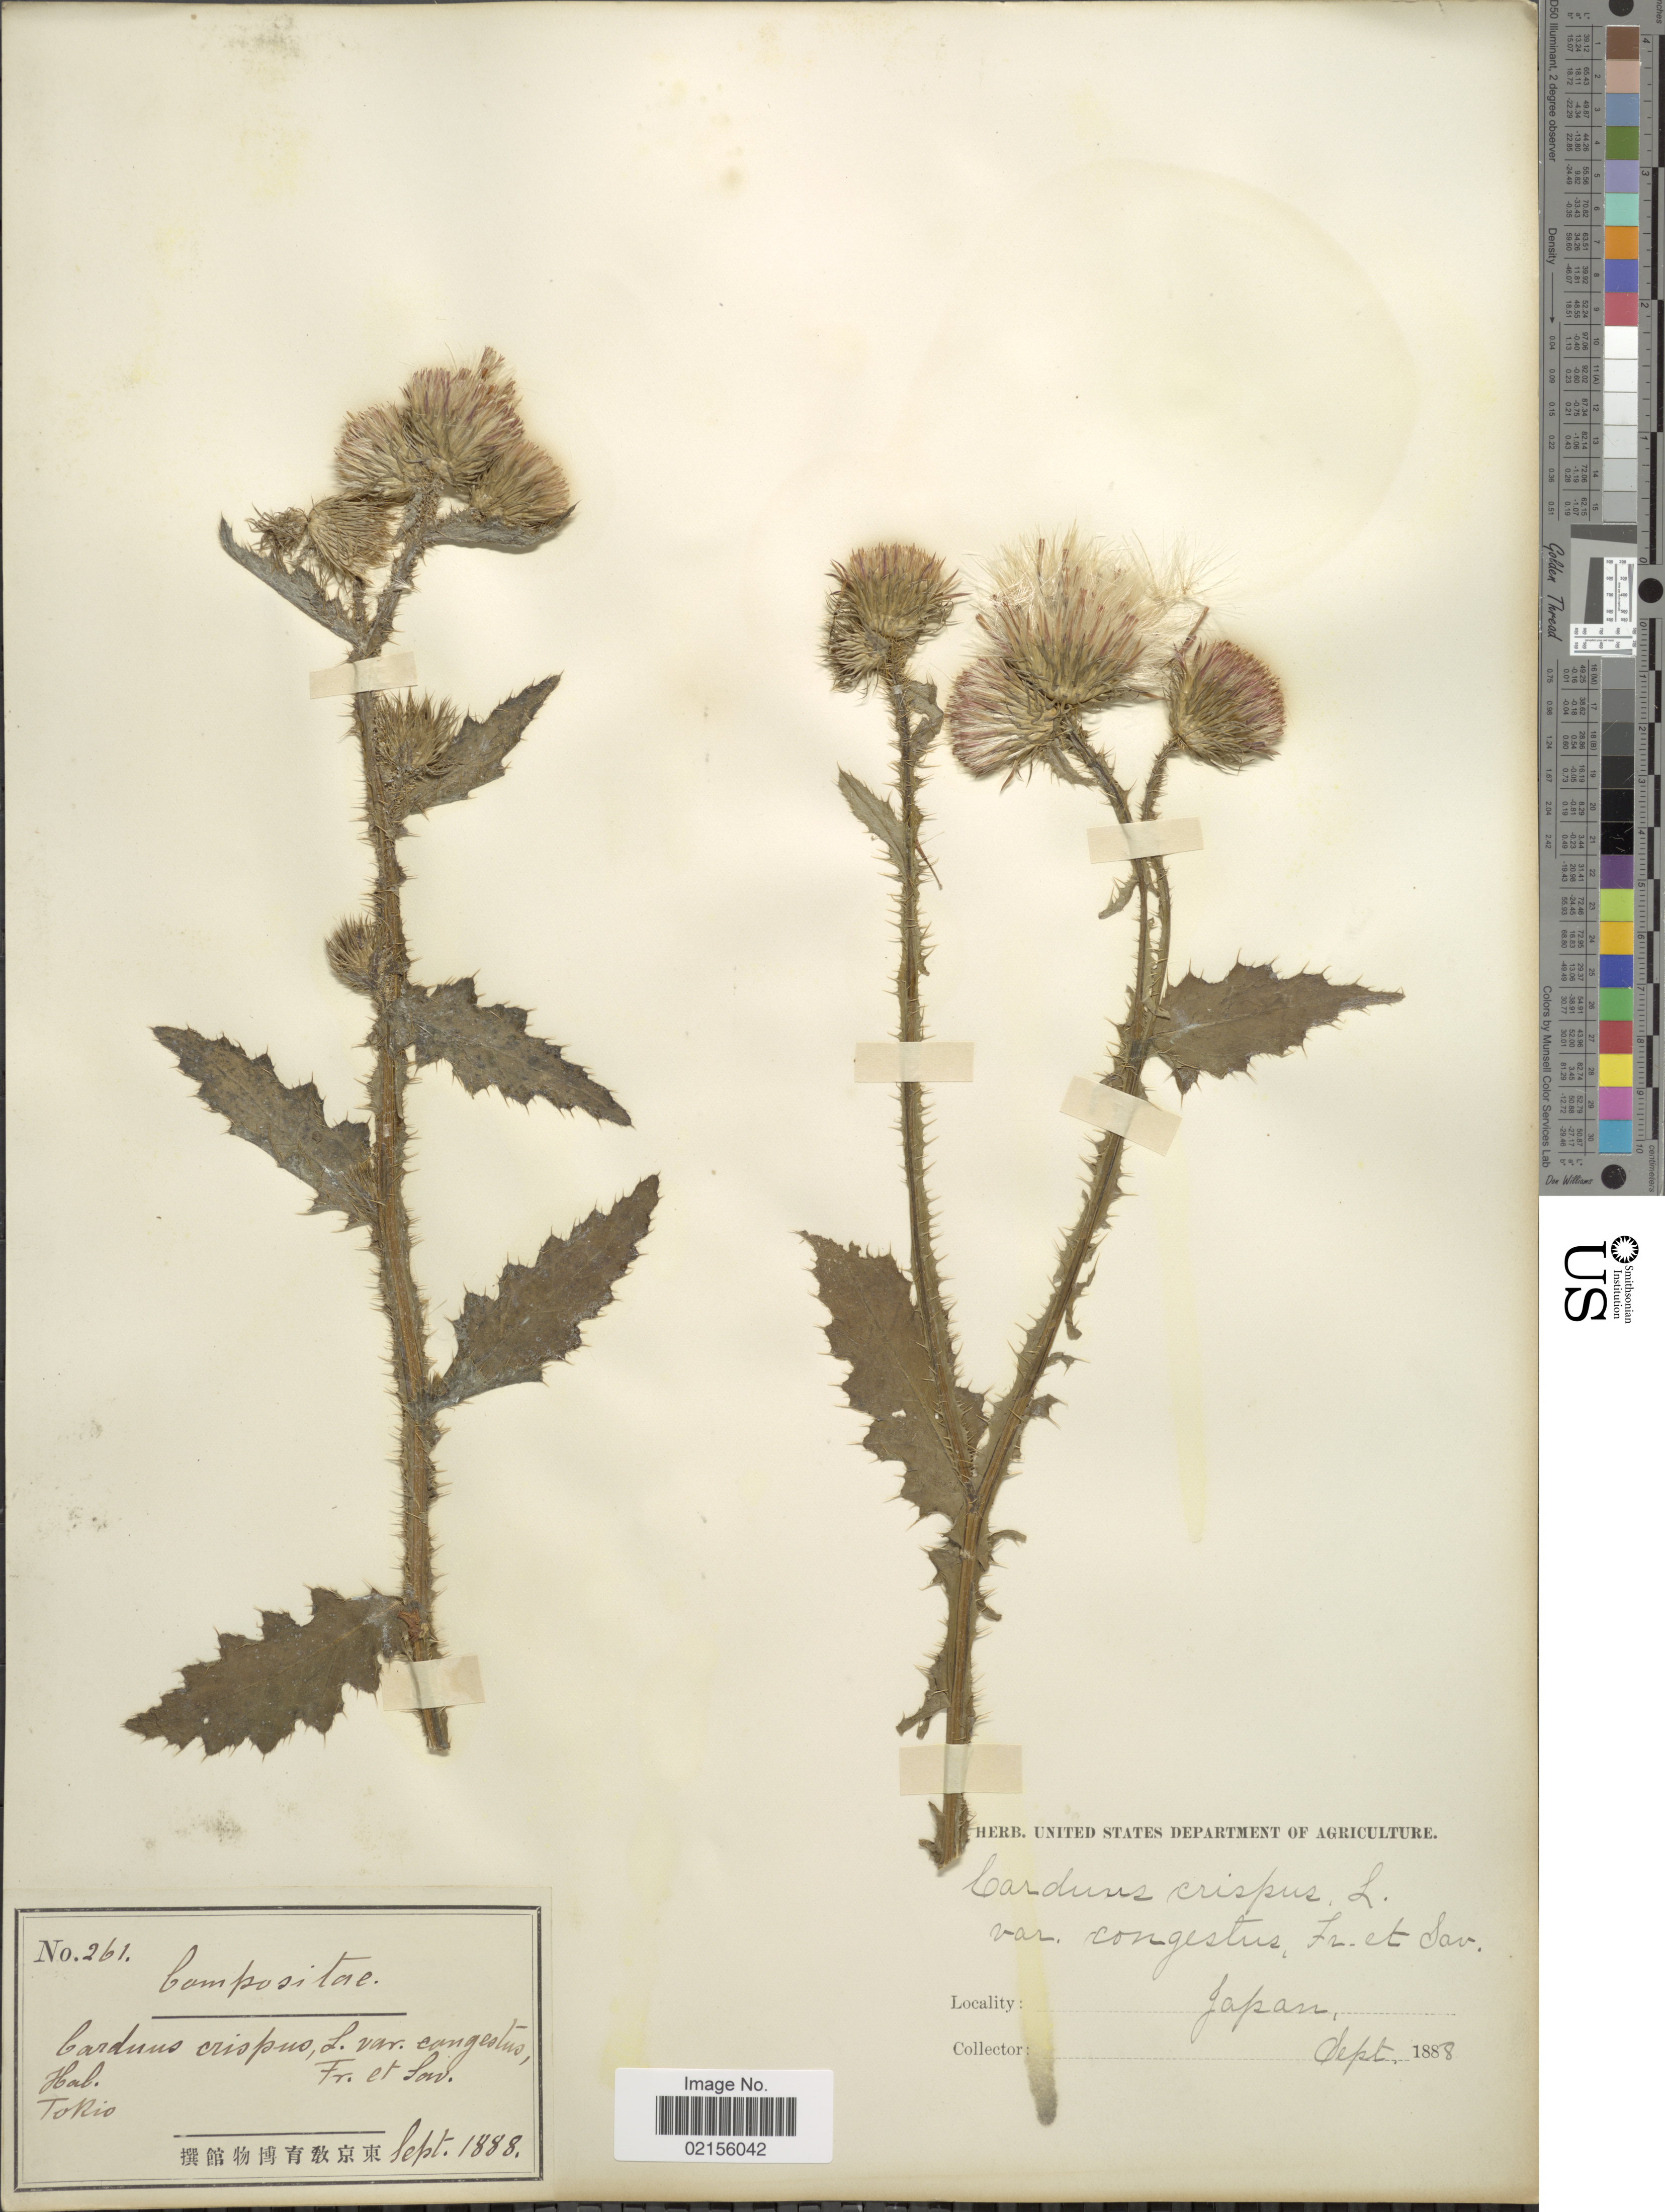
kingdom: Plantae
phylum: Tracheophyta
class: Magnoliopsida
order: Asterales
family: Asteraceae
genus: Carduus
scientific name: Carduus crispus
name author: L.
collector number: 261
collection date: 1888-09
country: Japan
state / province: Tokyo, Federal City of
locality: Tokio